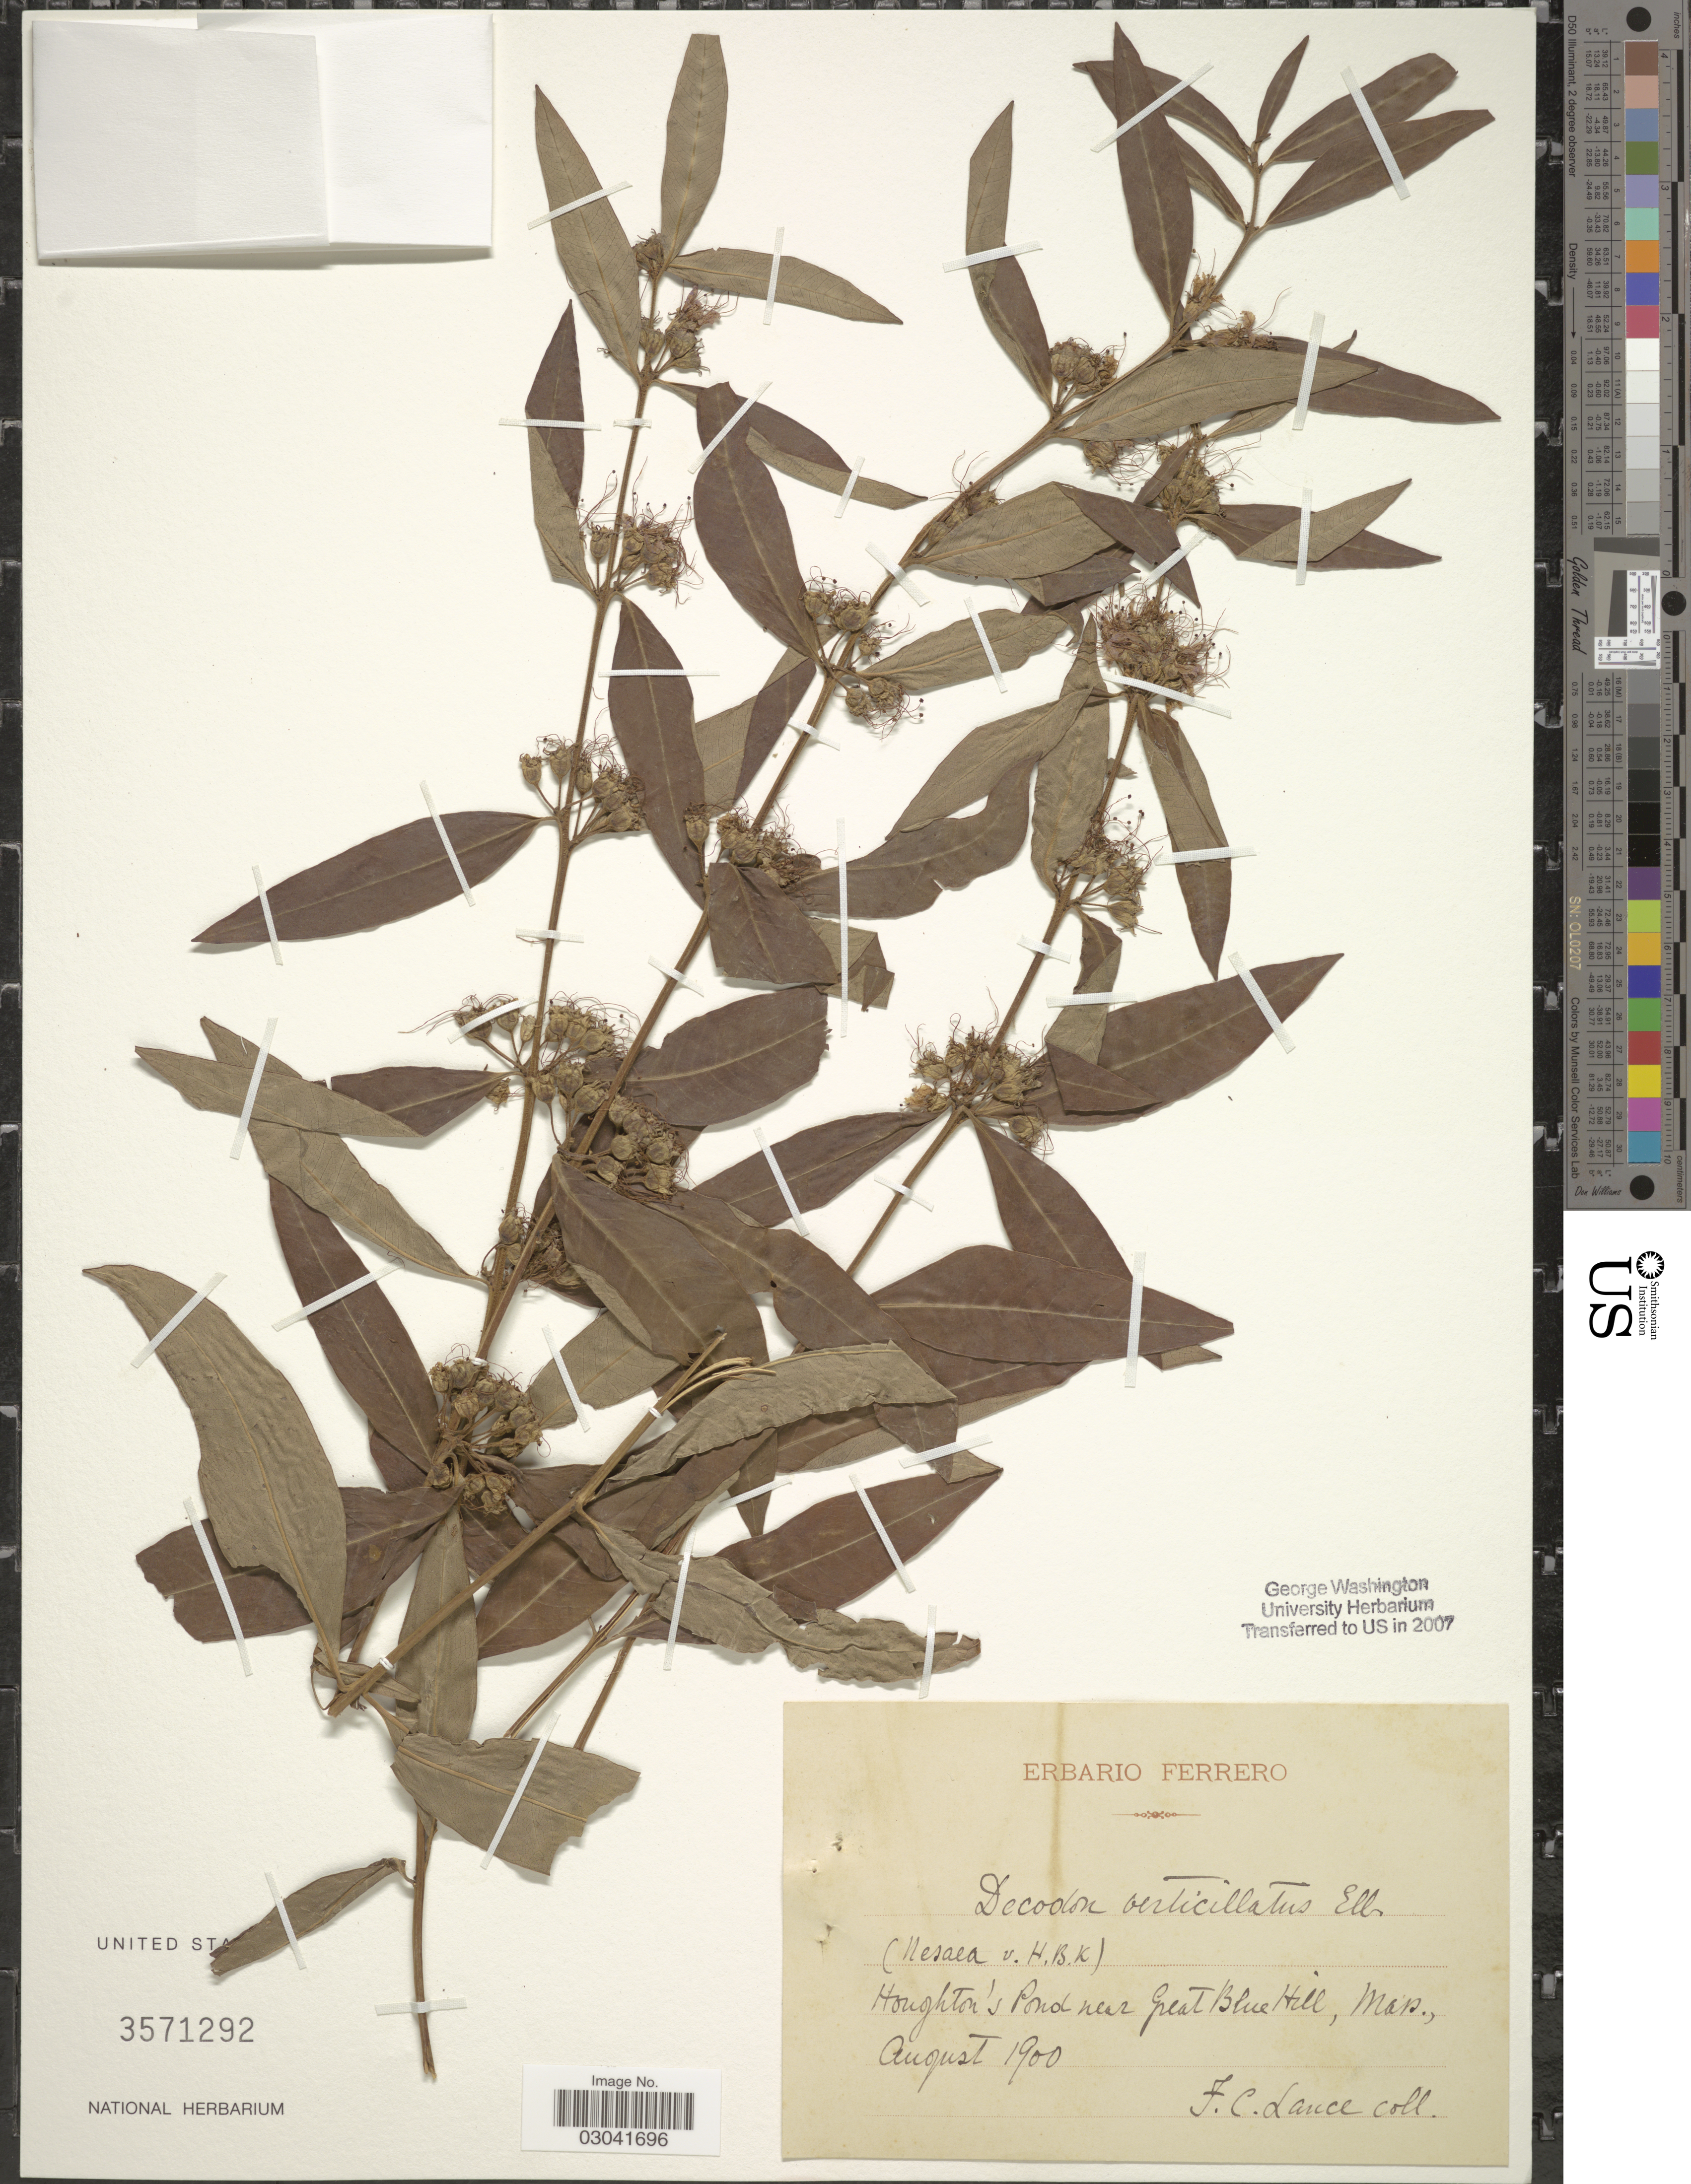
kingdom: Plantae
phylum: Tracheophyta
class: Magnoliopsida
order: Myrtales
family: Lythraceae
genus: Decodon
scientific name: Decodon verticillatus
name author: (L.) Elliott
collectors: F. Lance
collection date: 1900-08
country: United States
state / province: Massachusetts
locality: Houghton's Pond near Great Blue Hill.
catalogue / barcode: US 3571292